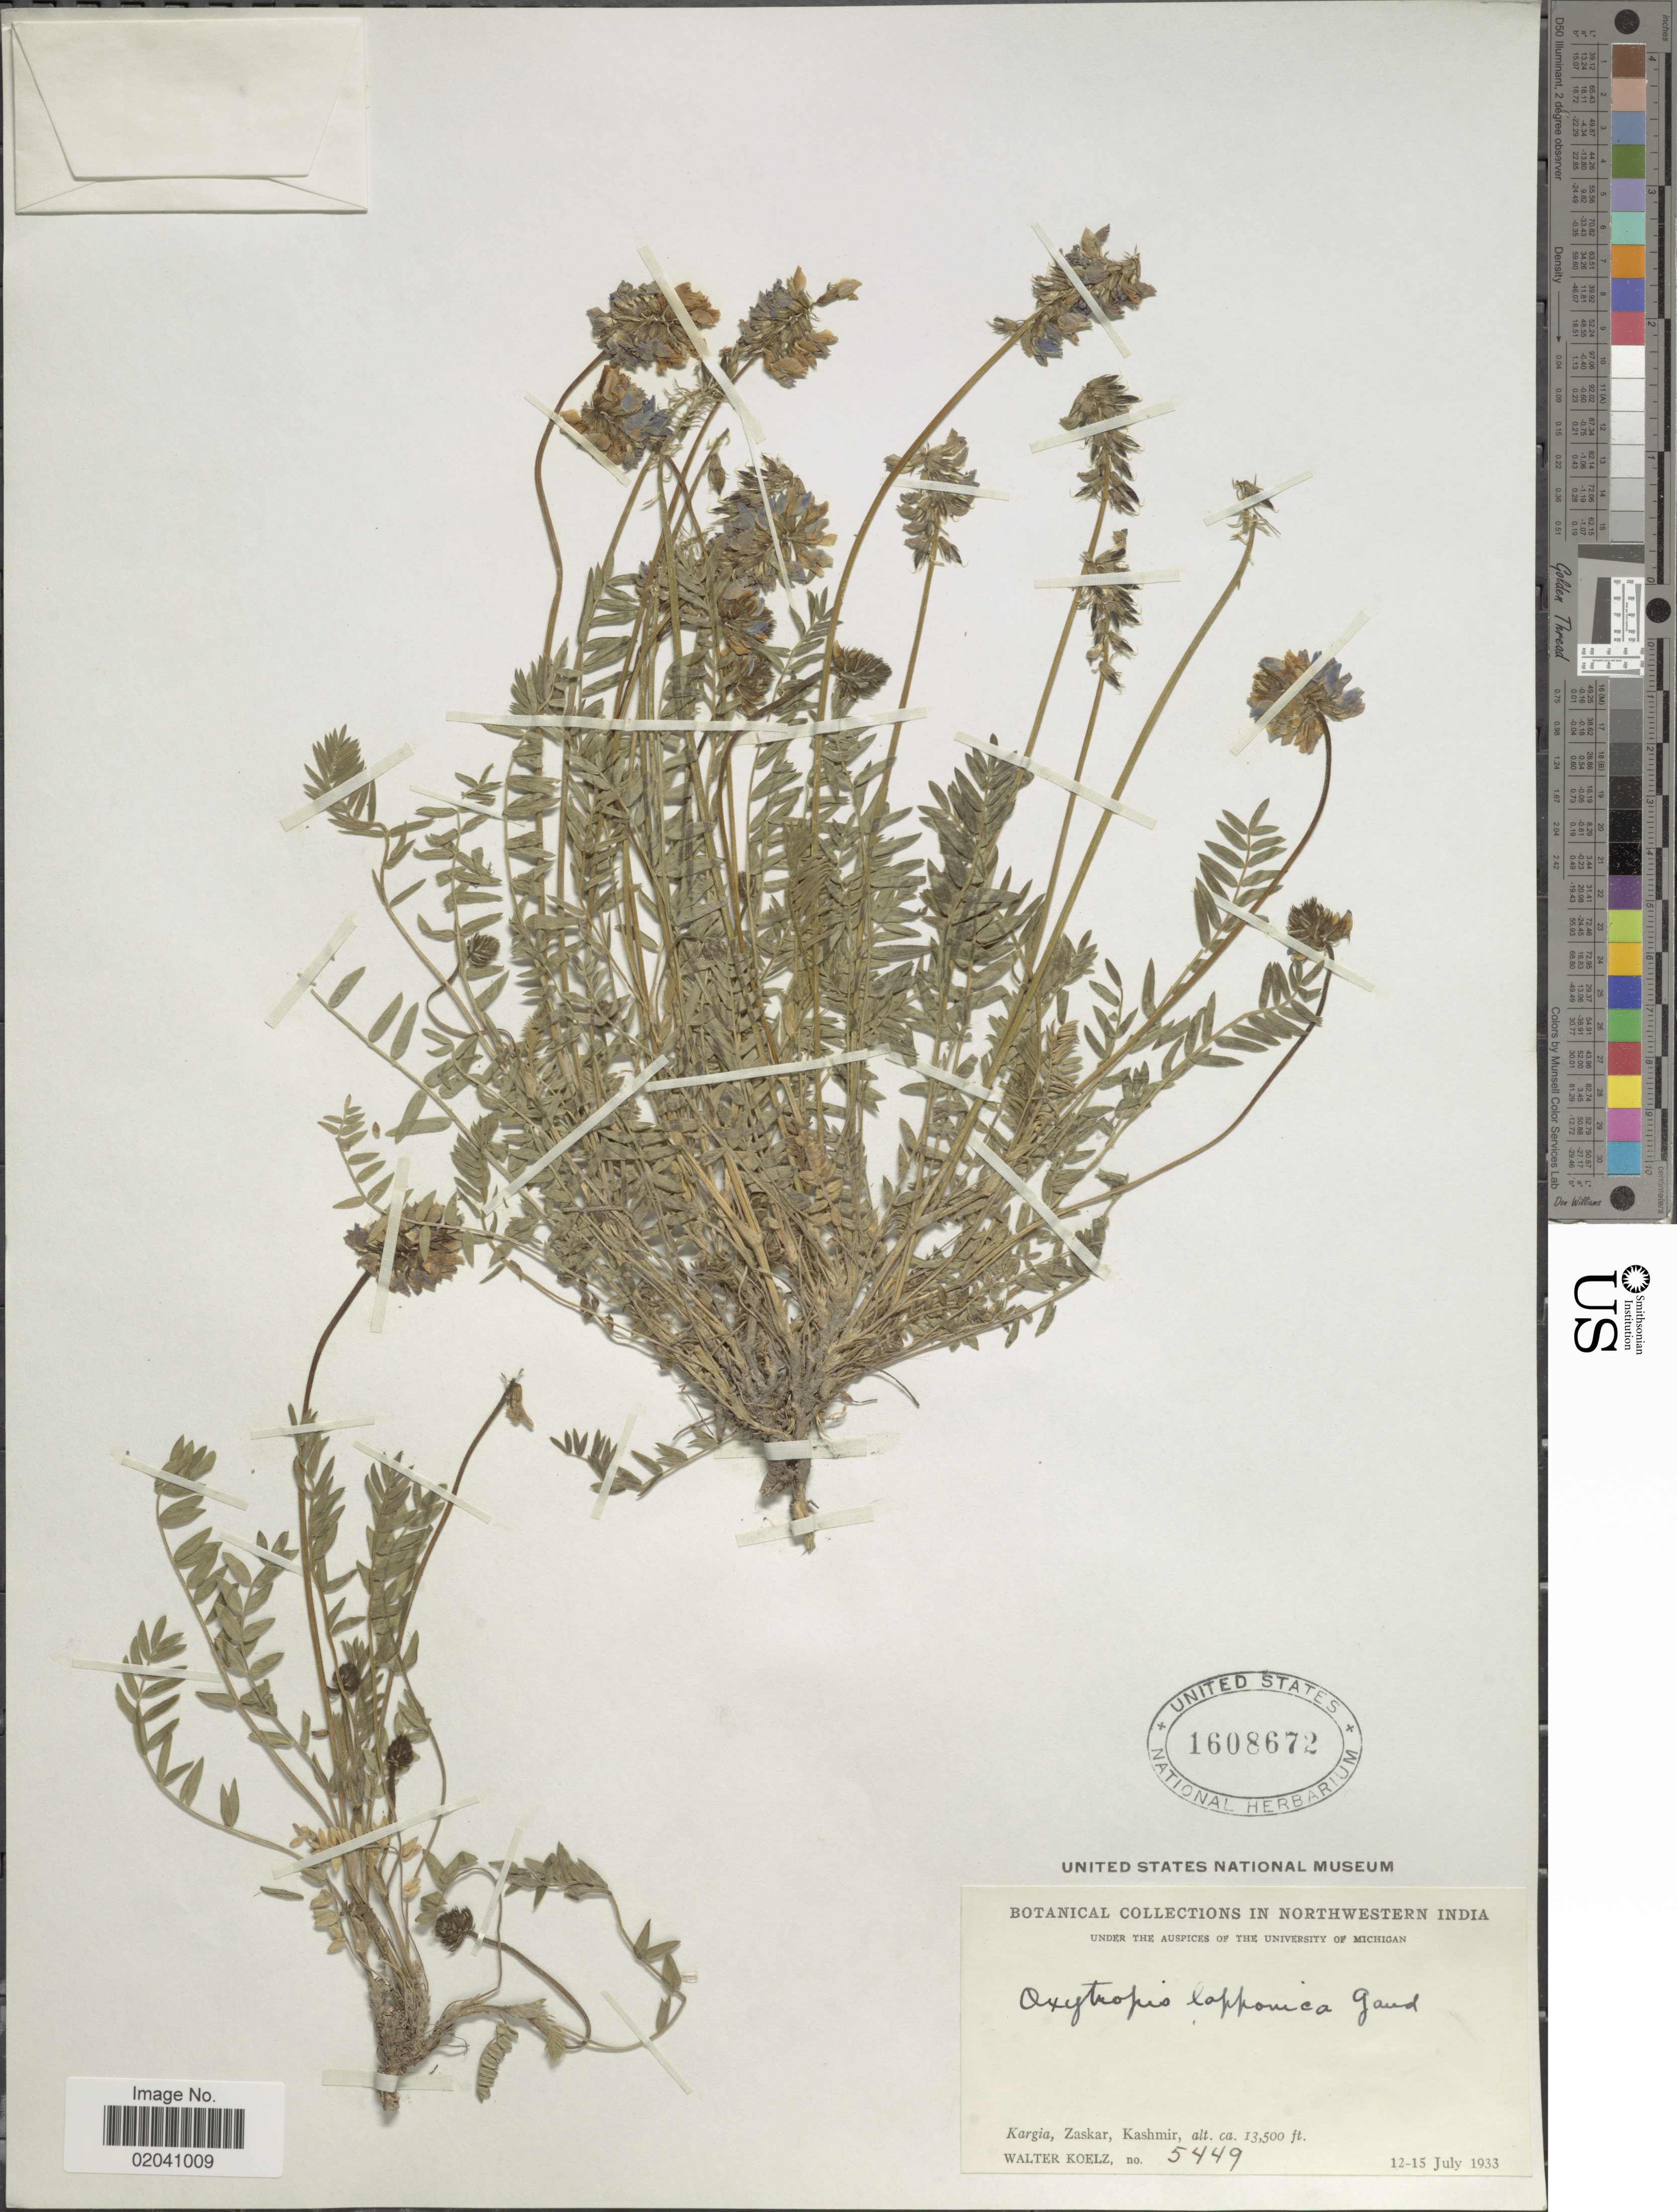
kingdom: Plantae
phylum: Tracheophyta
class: Magnoliopsida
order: Fabales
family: Fabaceae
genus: Oxytropis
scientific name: Oxytropis lapponica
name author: (Wahlenb.) Gay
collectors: W. N. Koelz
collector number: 5449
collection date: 1933-07-12/1933-07-15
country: India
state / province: Jammu and Kashmir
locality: Northwestern India, Kargia, Zaskar, Kashmir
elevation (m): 4115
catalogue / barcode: US 1608672